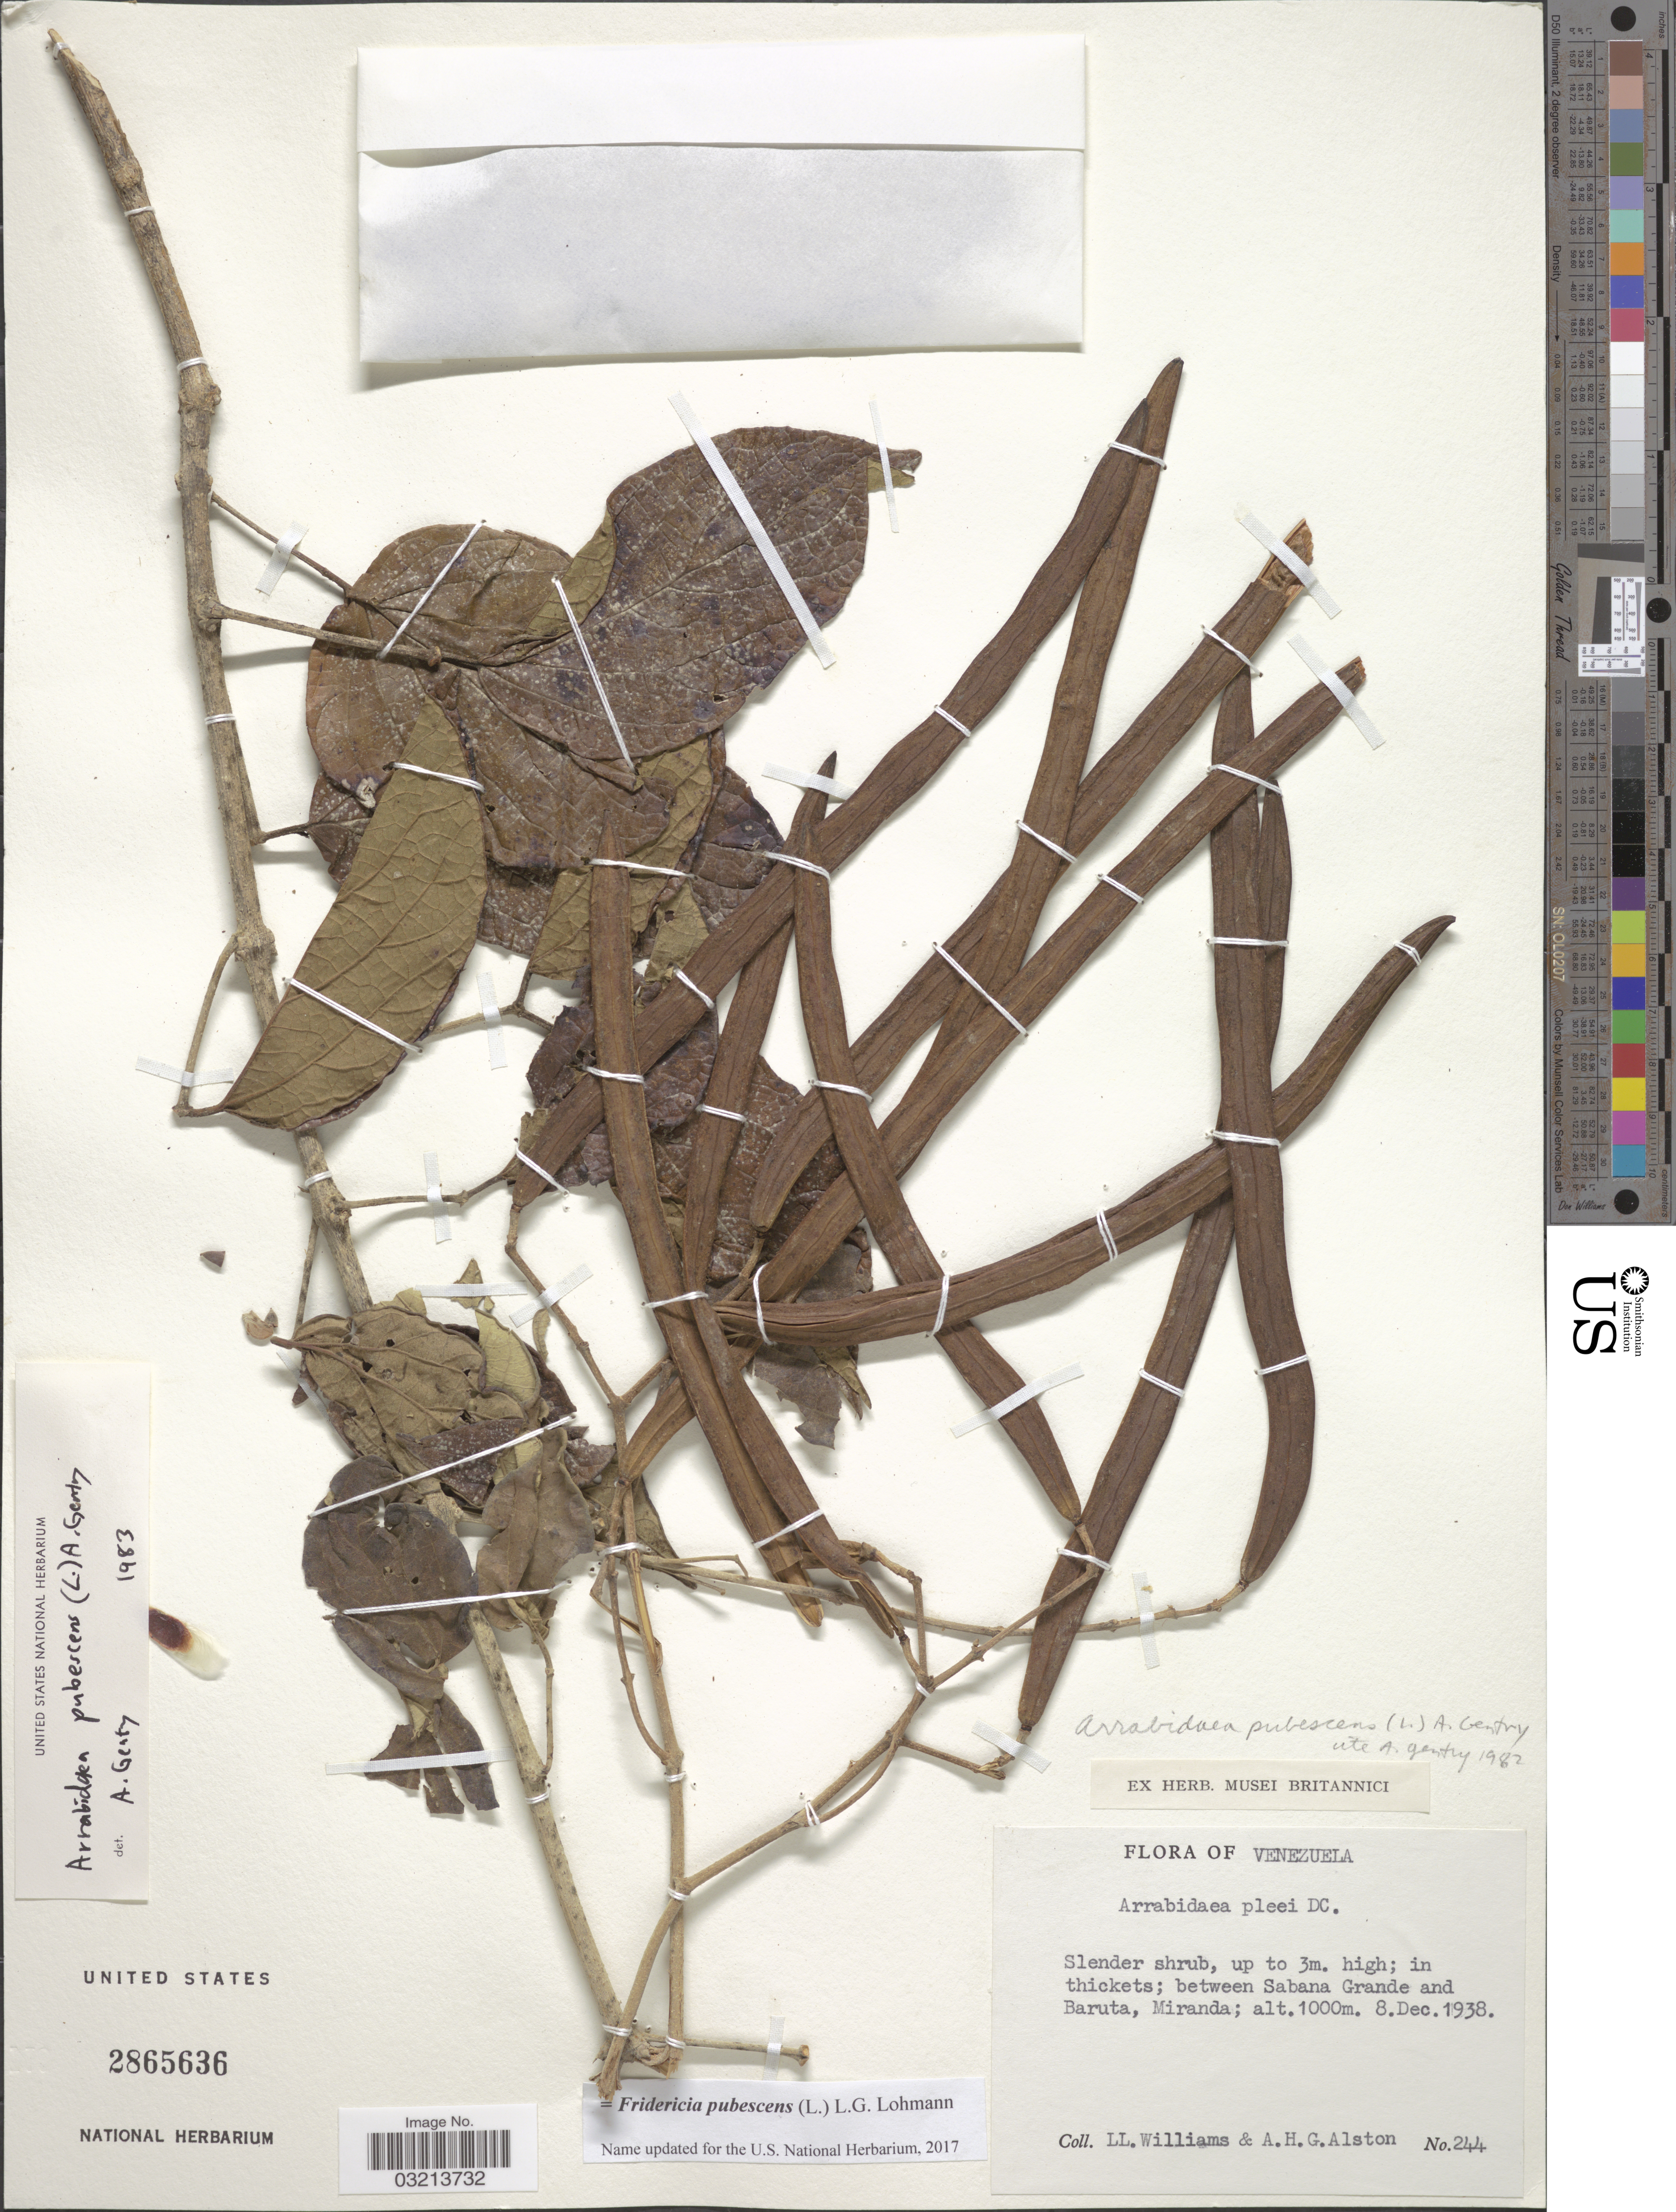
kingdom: Plantae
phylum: Tracheophyta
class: Magnoliopsida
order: Lamiales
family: Bignoniaceae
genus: Fridericia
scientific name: Fridericia pubescens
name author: (L.) L.G. Lohmann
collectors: Ll. Williams & A. H. Alston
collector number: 244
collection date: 1938-12-08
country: Venezuela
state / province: Miranda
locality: Between Sabana Grande and Baruta.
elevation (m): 1000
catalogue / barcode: US 2865636